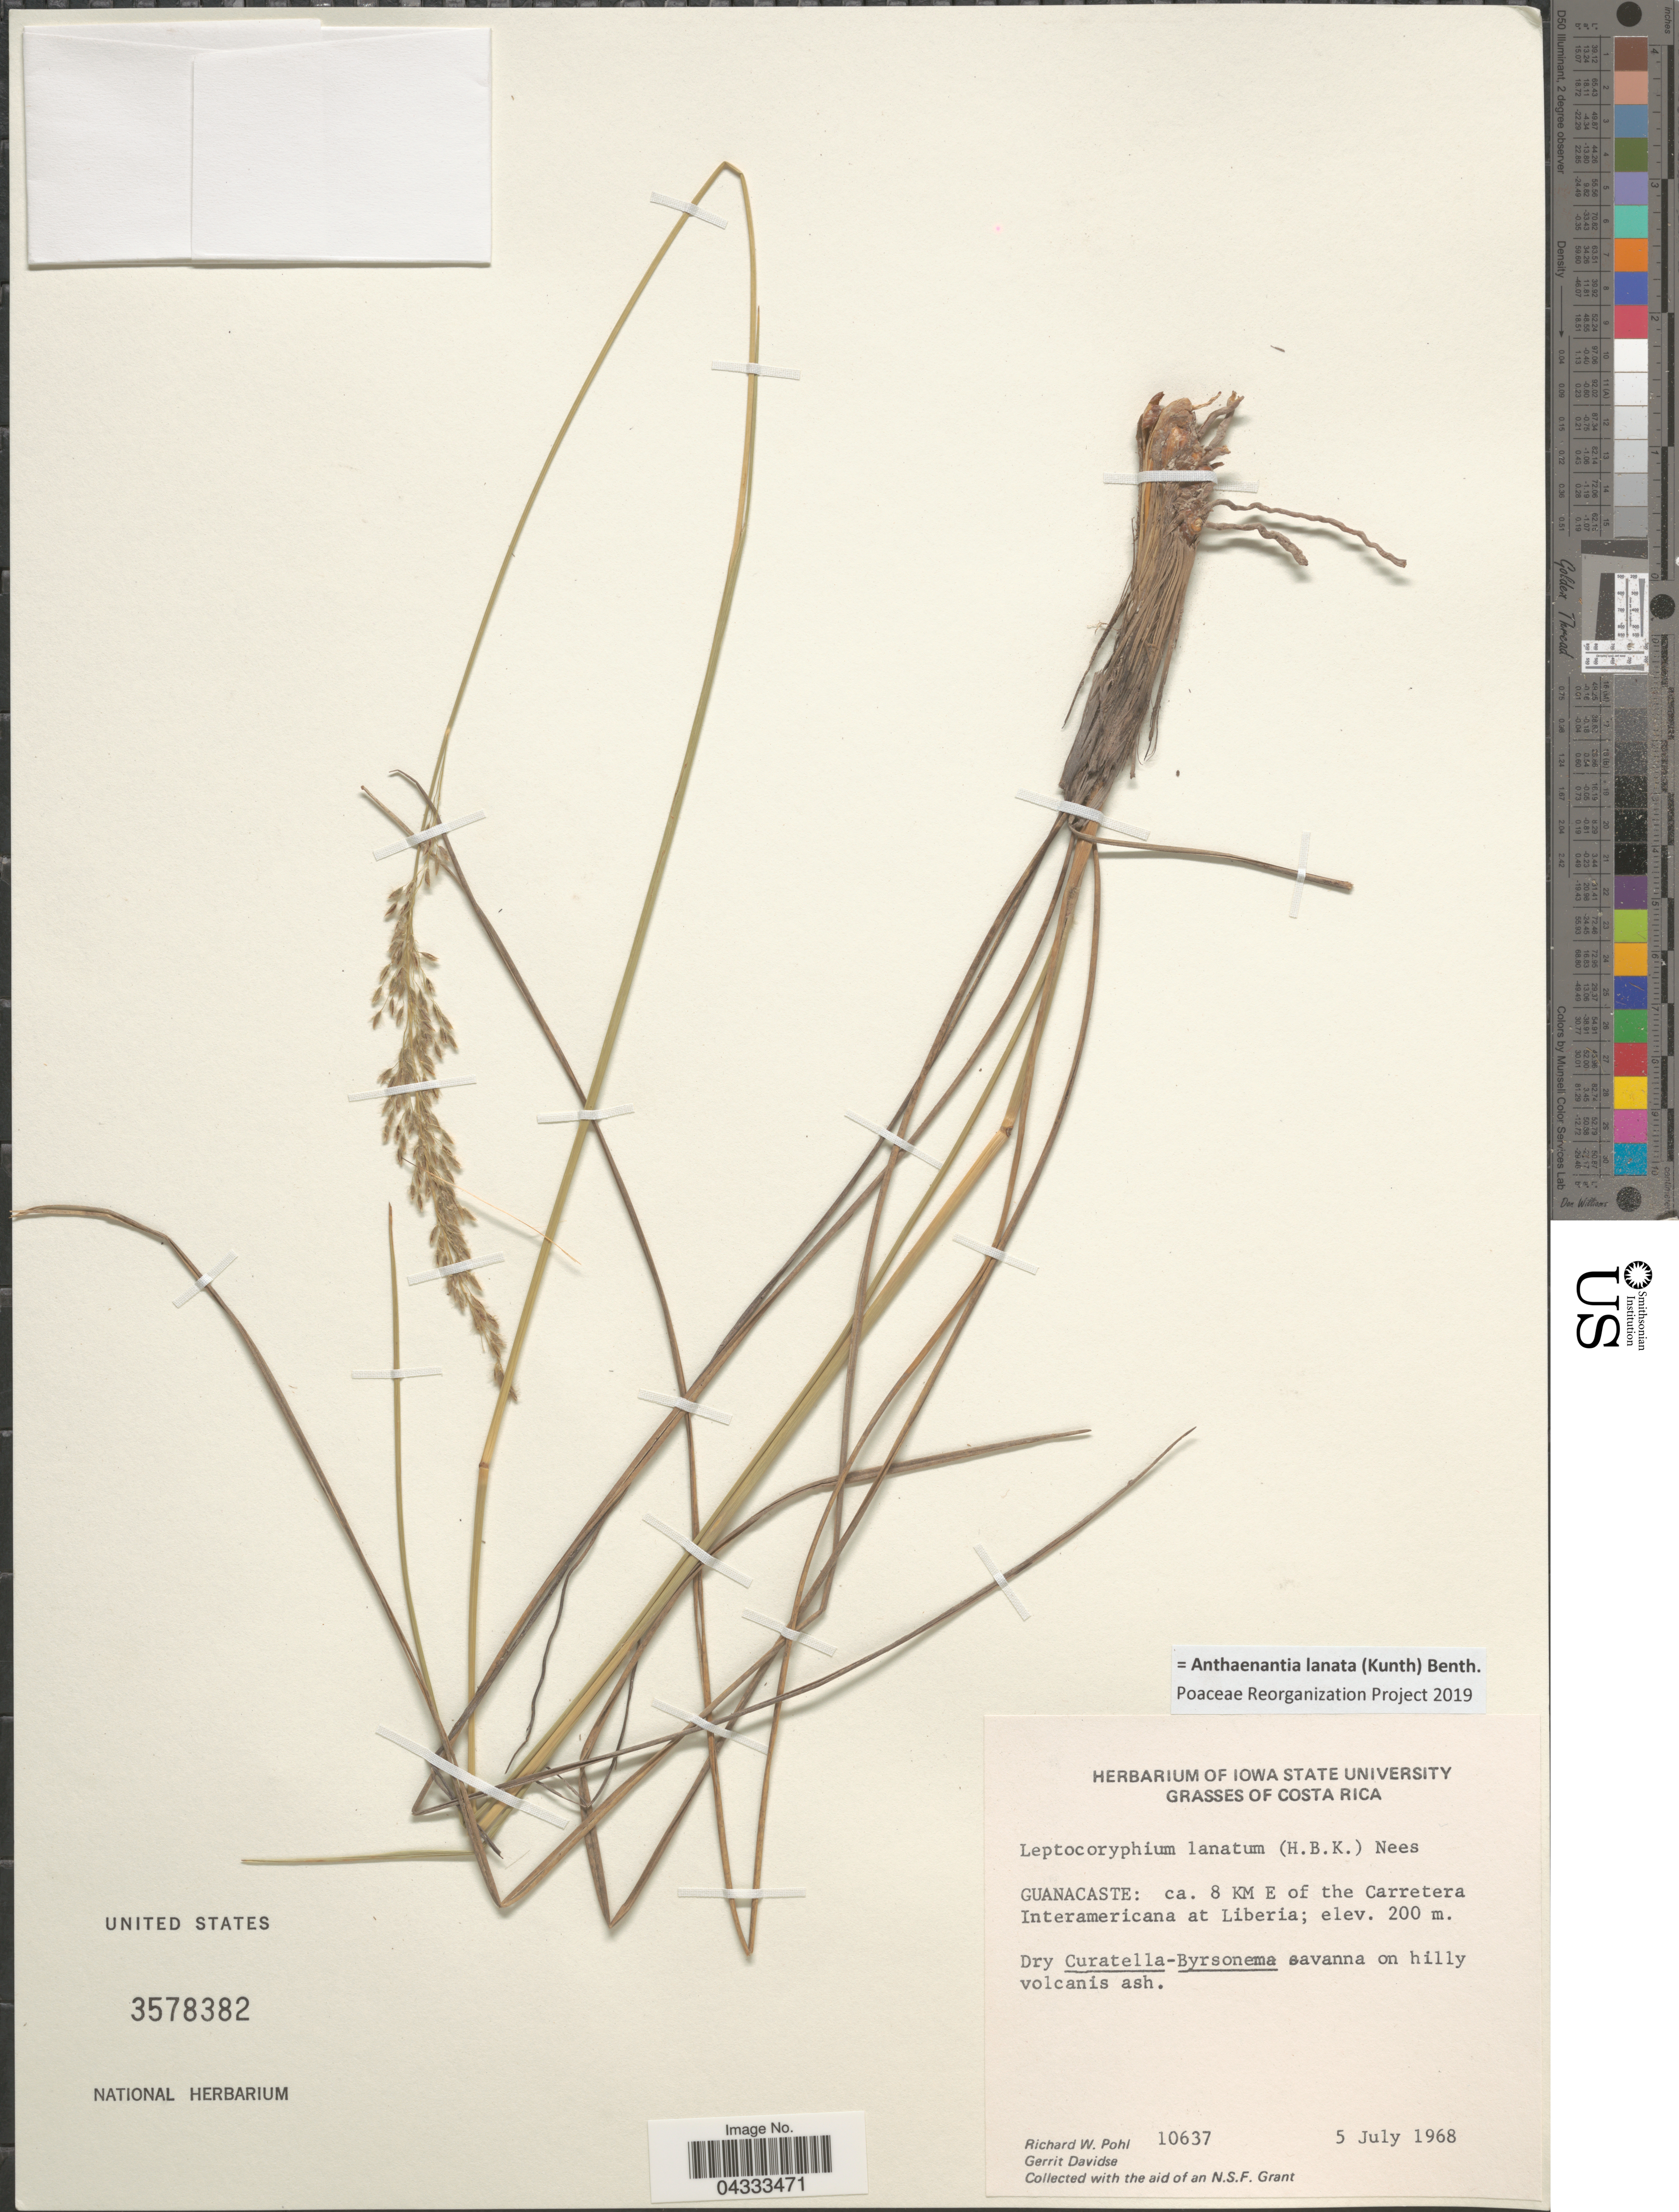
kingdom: Plantae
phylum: Tracheophyta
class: Liliopsida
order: Poales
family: Poaceae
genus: Anthaenantia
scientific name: Anthaenantia lanata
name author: (Kunth) Benth.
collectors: R. W. Pohl & G. Davidse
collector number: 10637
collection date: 1968-07-05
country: Costa Rica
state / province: Guanacaste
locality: Ca. 8 KM E of the Carretera Interamericana at Liberia.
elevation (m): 200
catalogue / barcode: US 3578382